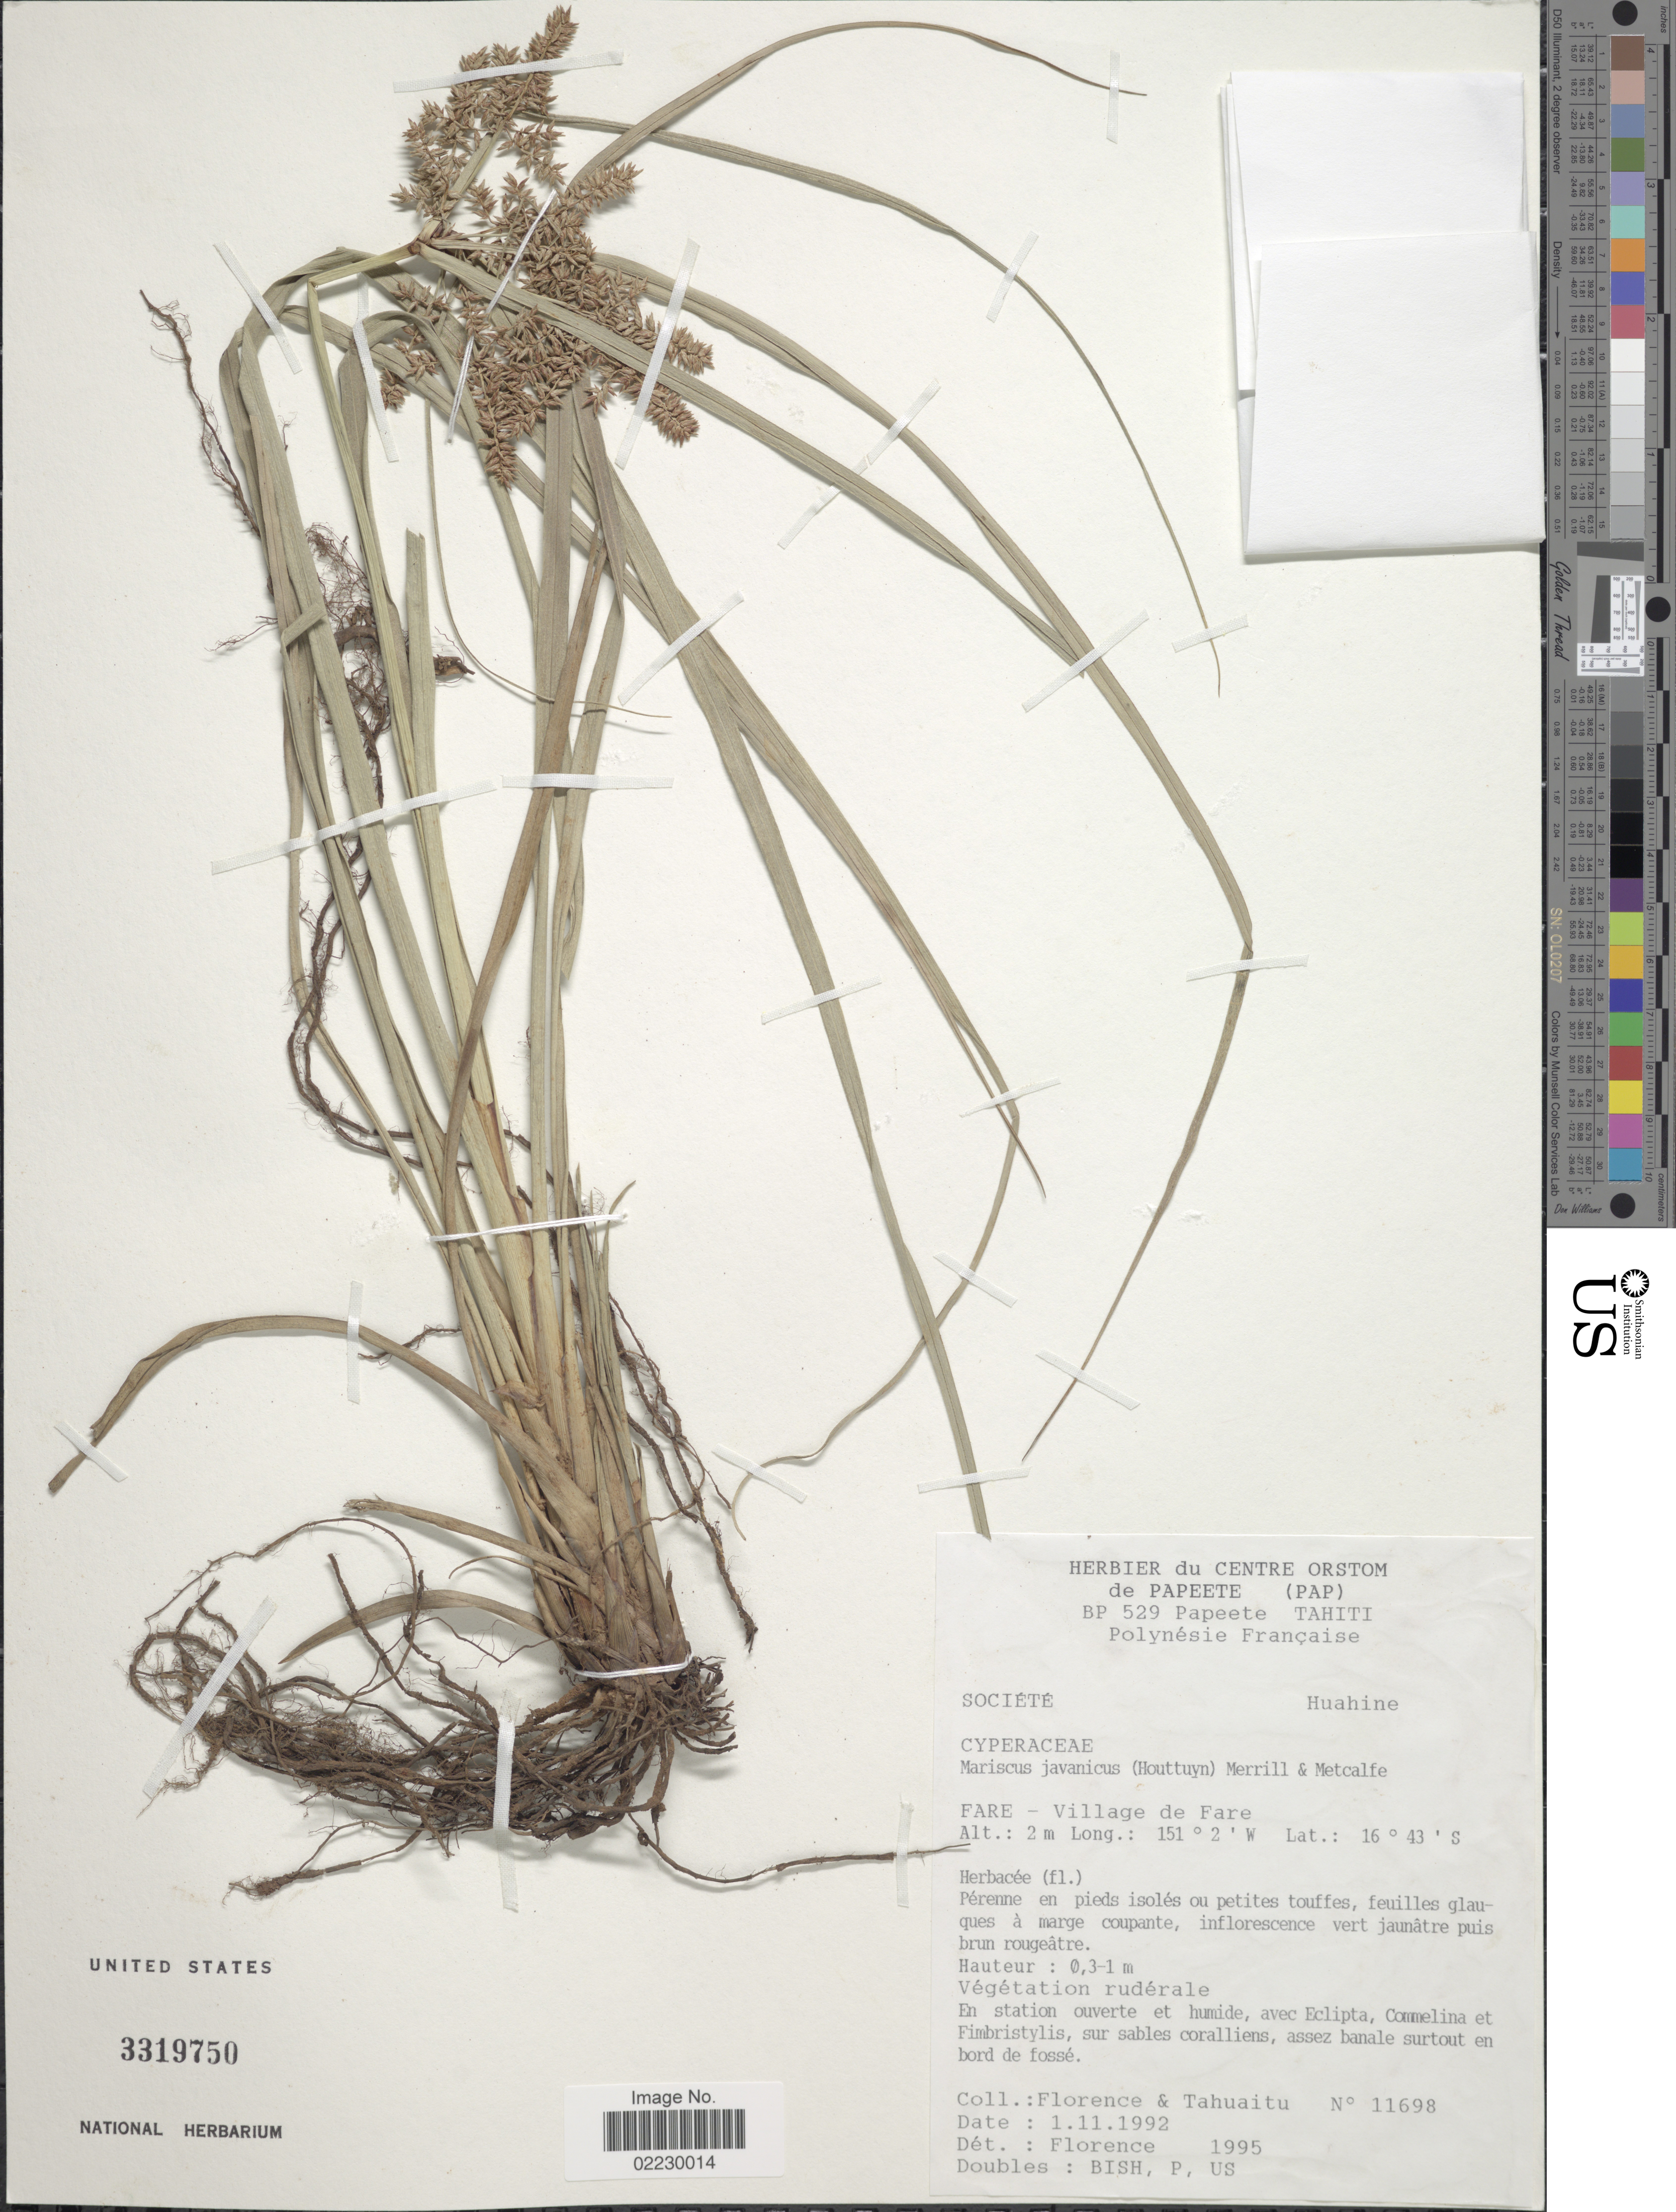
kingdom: Plantae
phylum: Tracheophyta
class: Liliopsida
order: Poales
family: Cyperaceae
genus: Cyperus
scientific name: Cyperus javanicus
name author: Houtt.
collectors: -. Florence & -. Tahuaitu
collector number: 11698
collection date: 1992-11-01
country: French Polynesia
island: Huahine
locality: Societe Huahine. Fare - Village de Fare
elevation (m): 2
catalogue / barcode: US 3319750